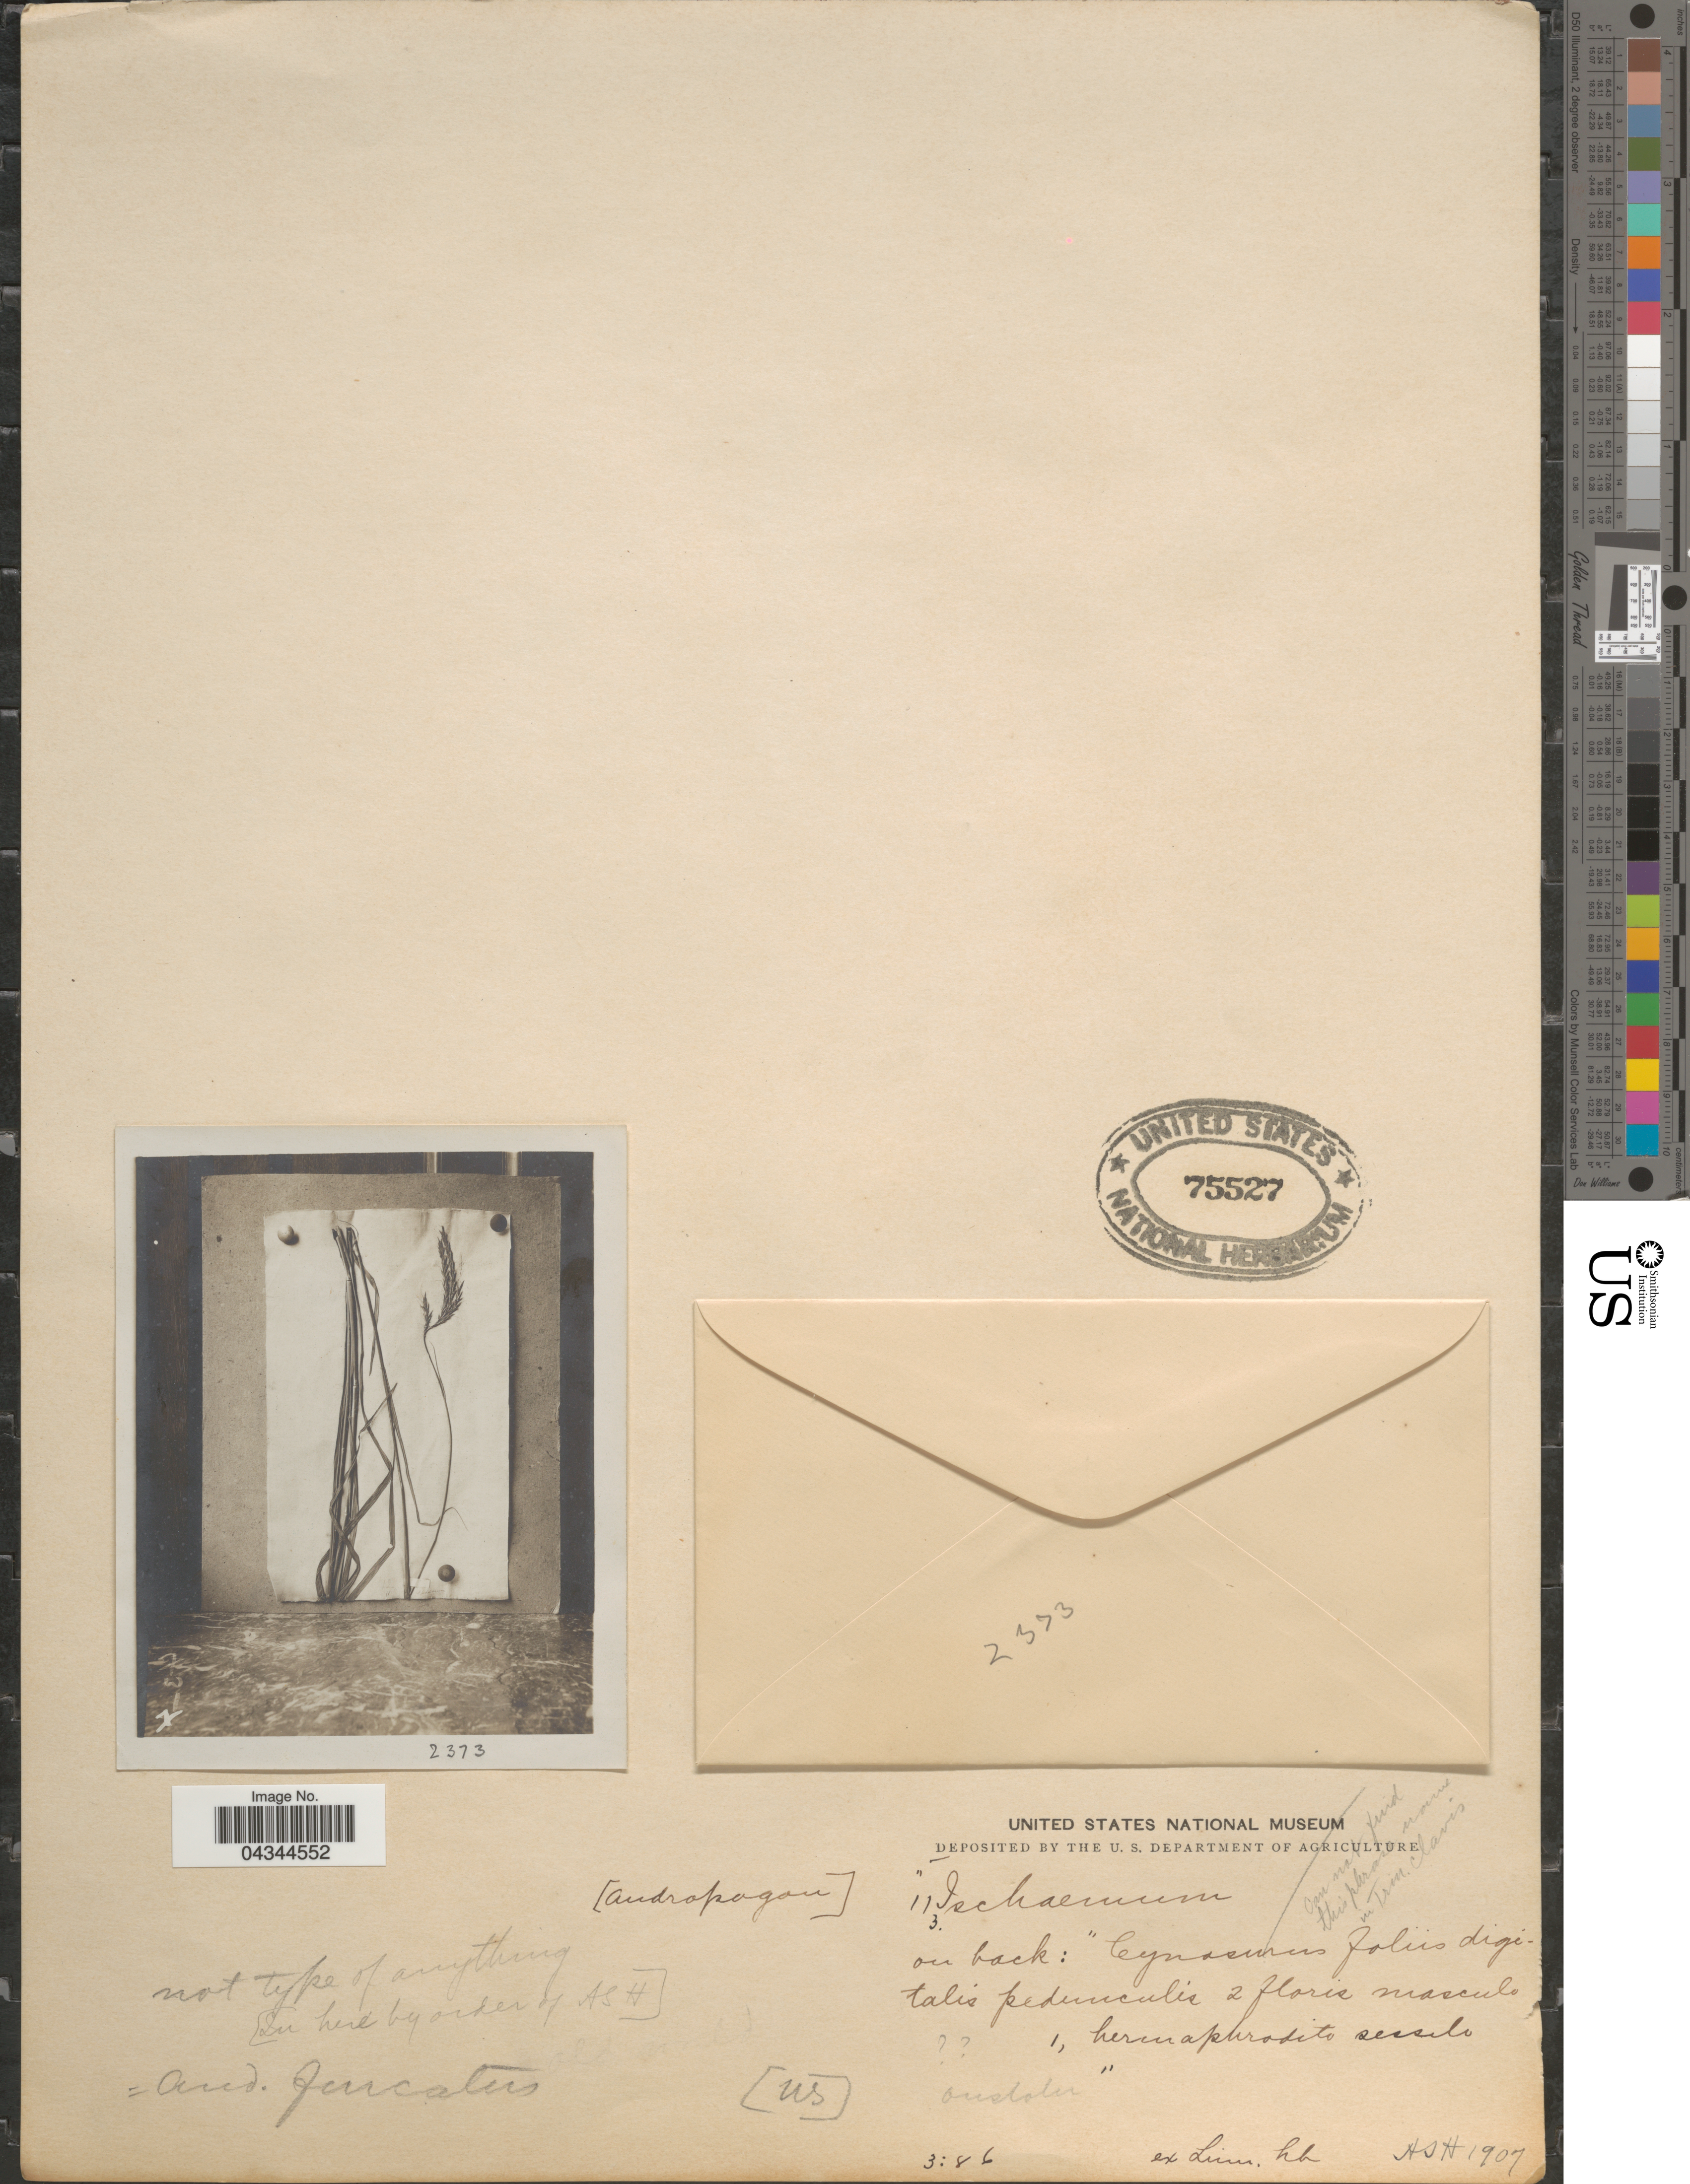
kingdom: Plantae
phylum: Tracheophyta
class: Liliopsida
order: Poales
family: Poaceae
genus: Andropogon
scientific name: Andropogon sp.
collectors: A. H.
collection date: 1907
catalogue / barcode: US 75527